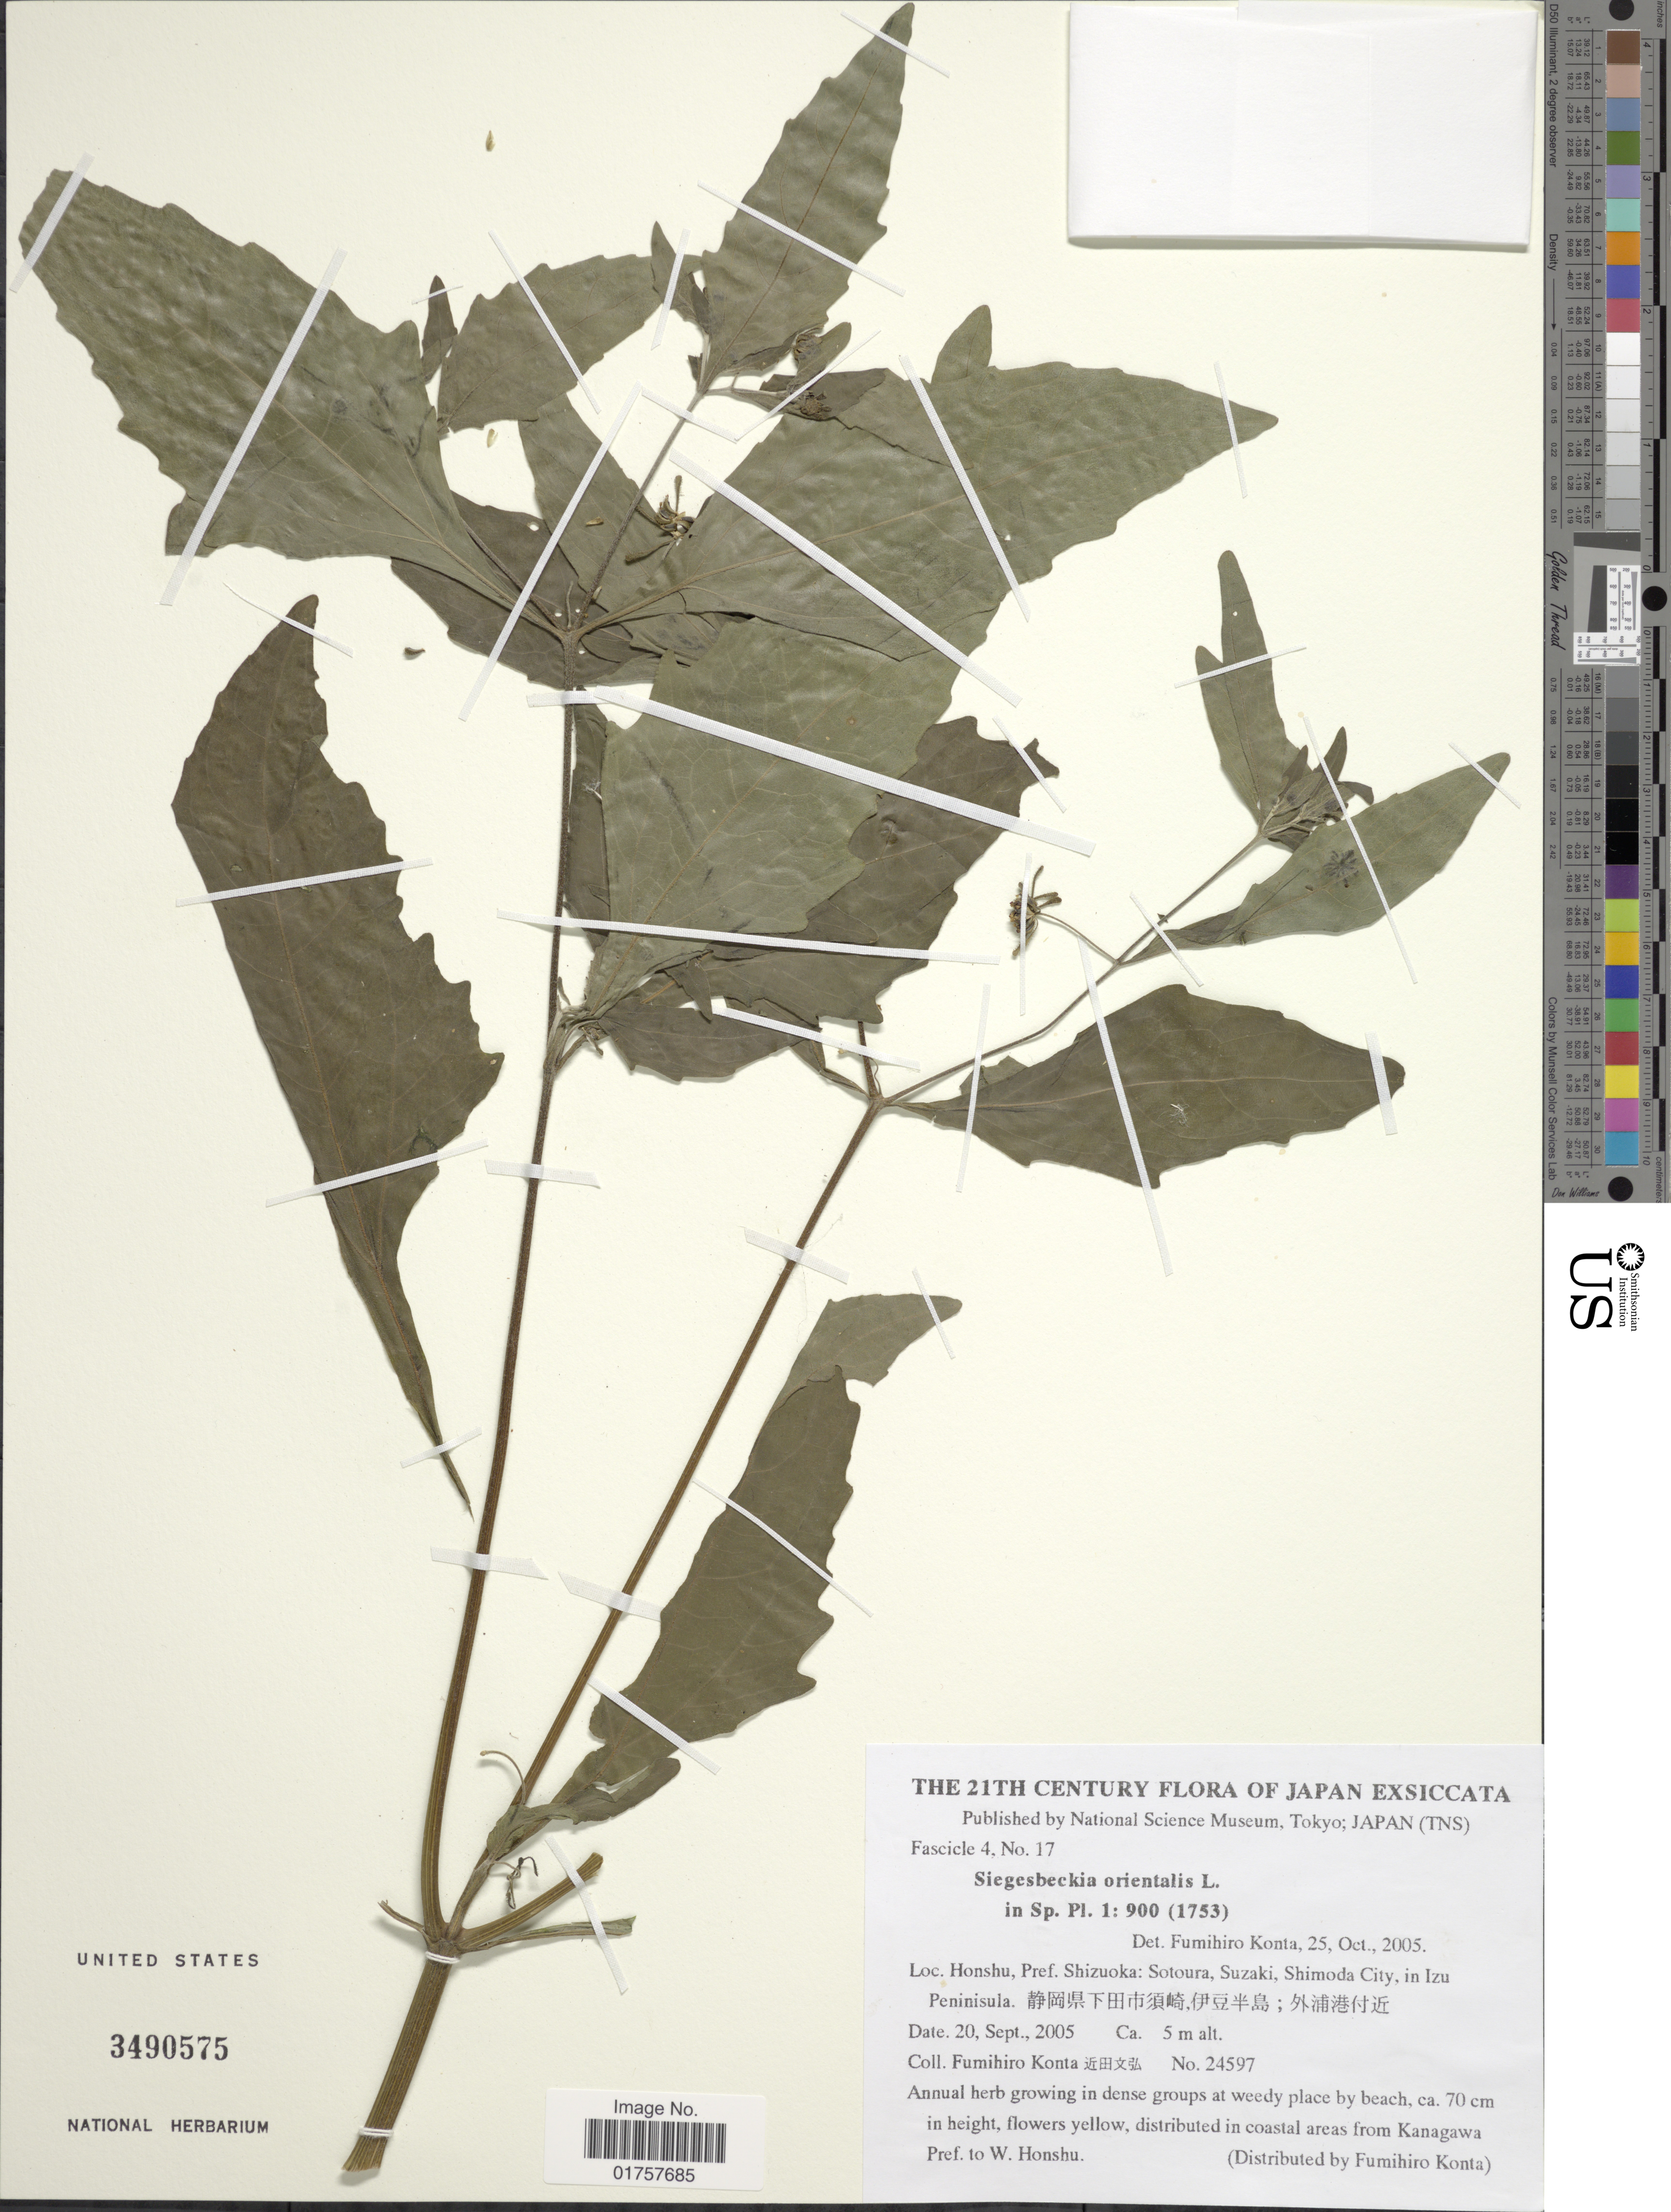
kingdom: Plantae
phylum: Tracheophyta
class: Magnoliopsida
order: Asterales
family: Asteraceae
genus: Sigesbeckia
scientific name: Sigesbeckia orientalis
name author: L.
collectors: F. Konta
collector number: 24597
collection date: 2005-09-20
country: Japan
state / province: Sizuoka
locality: Honshu, Pref. Shizuoka: Sotoura, Suzaki, Shimoda City, in Izu Peninsula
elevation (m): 5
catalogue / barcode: US 3490575